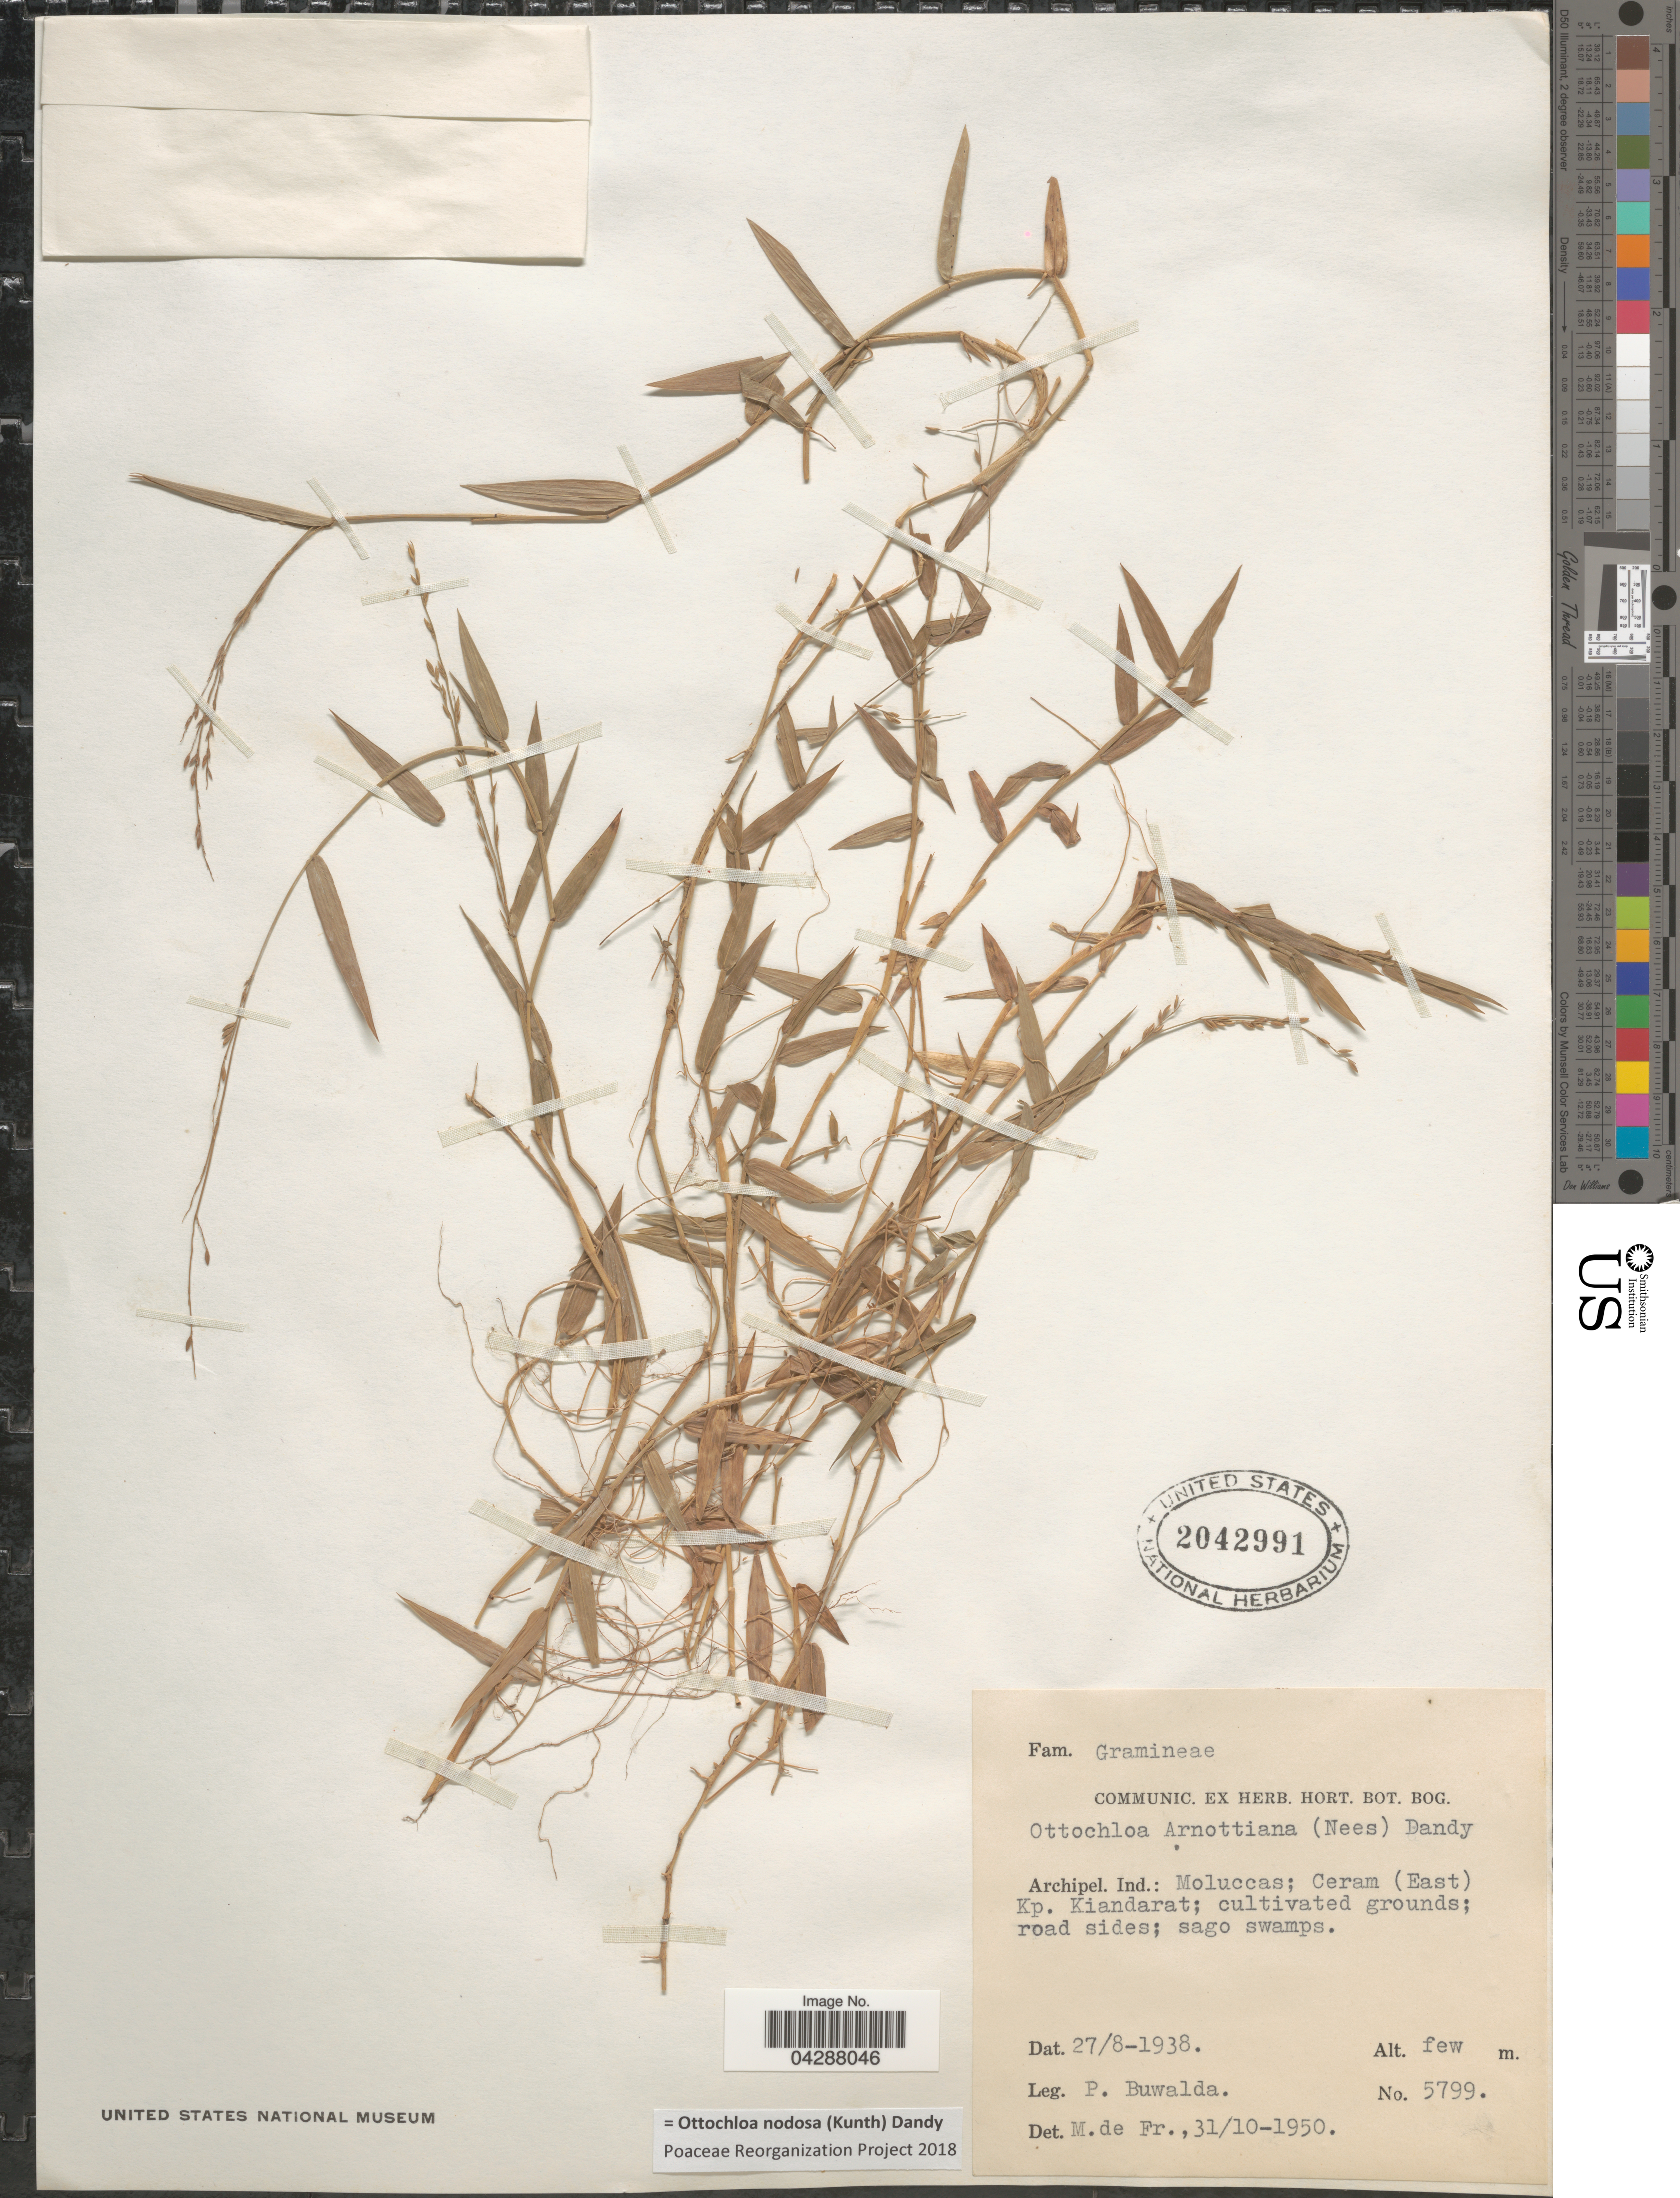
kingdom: Plantae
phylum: Tracheophyta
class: Liliopsida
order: Poales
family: Poaceae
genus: Ottochloa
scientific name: Ottochloa nodosa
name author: (Kunth) Dandy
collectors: P. Buwalda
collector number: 5799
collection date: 1938-08-27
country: Indonesia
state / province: Maluku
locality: Archipel. Ind.: Moluccas; Ceram (East) Kp. Kiandarat.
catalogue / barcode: US 2042991